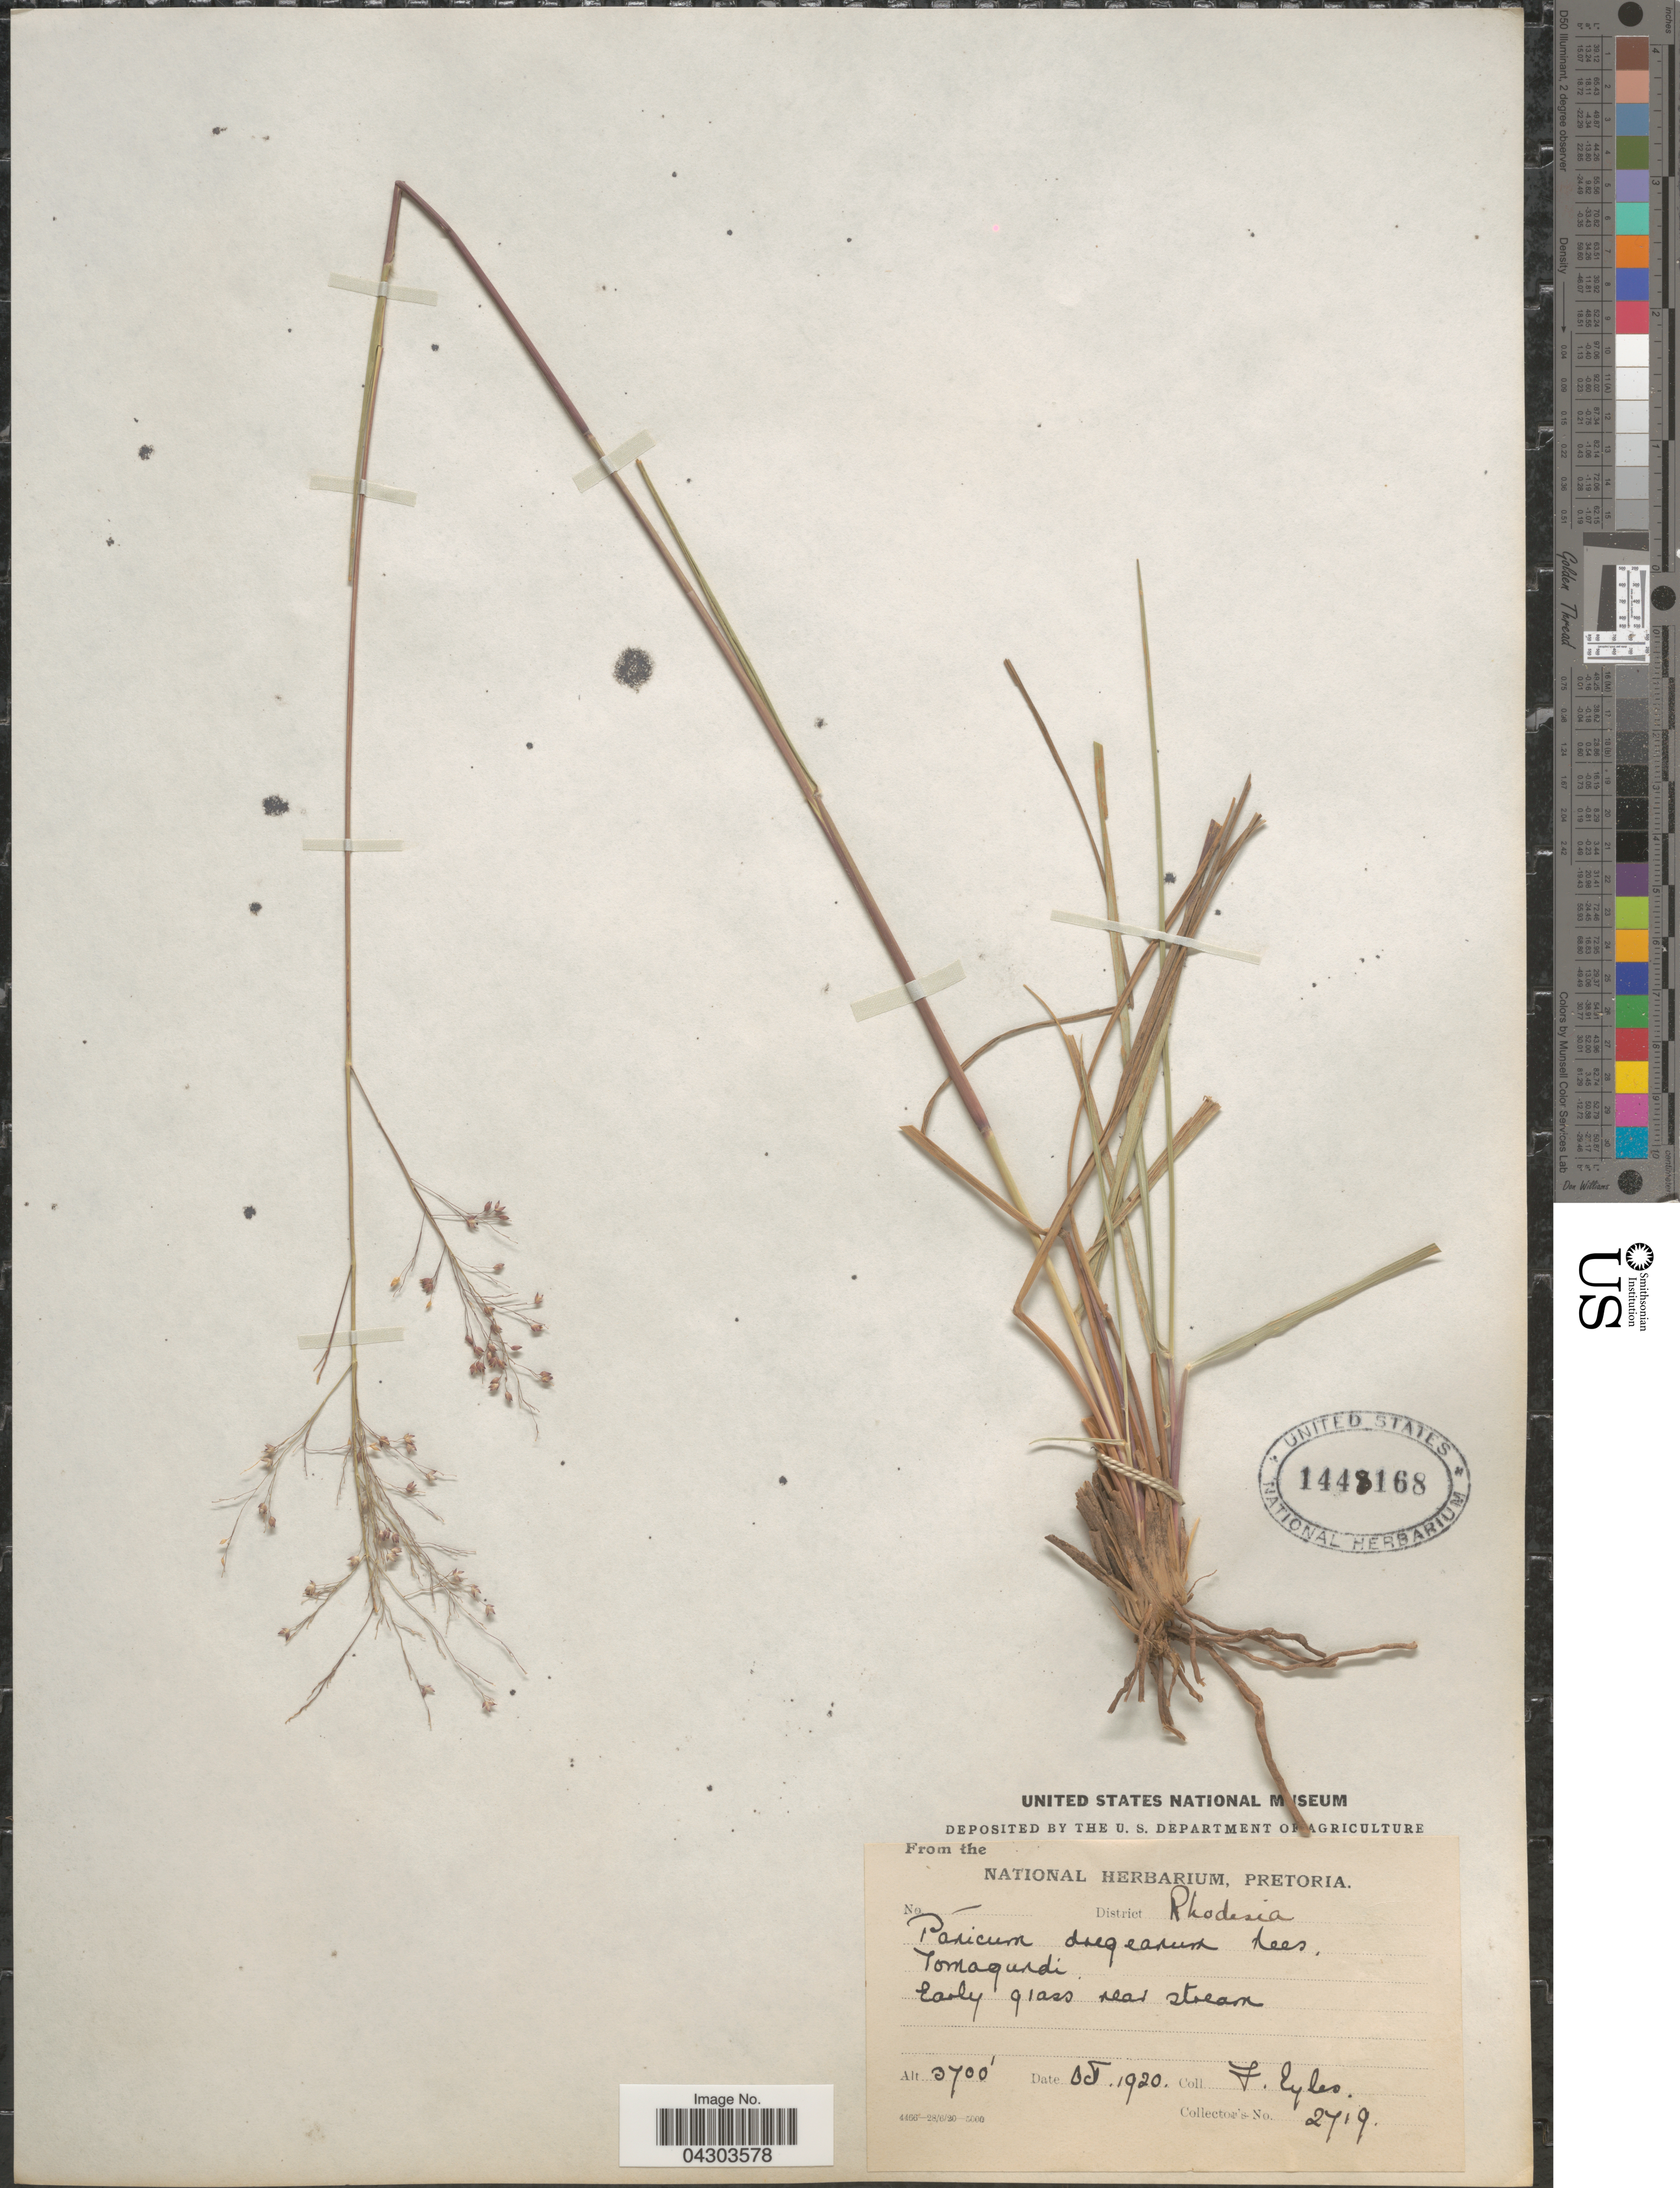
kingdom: Plantae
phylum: Tracheophyta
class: Liliopsida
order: Poales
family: Poaceae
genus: Panicum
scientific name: Panicum dregeanum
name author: Nees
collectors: F. Eyles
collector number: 2719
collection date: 1920-10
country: Zimbabwe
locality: District Rhodesia. Lomagundi. Early grass near stream.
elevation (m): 1128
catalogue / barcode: US 1448168